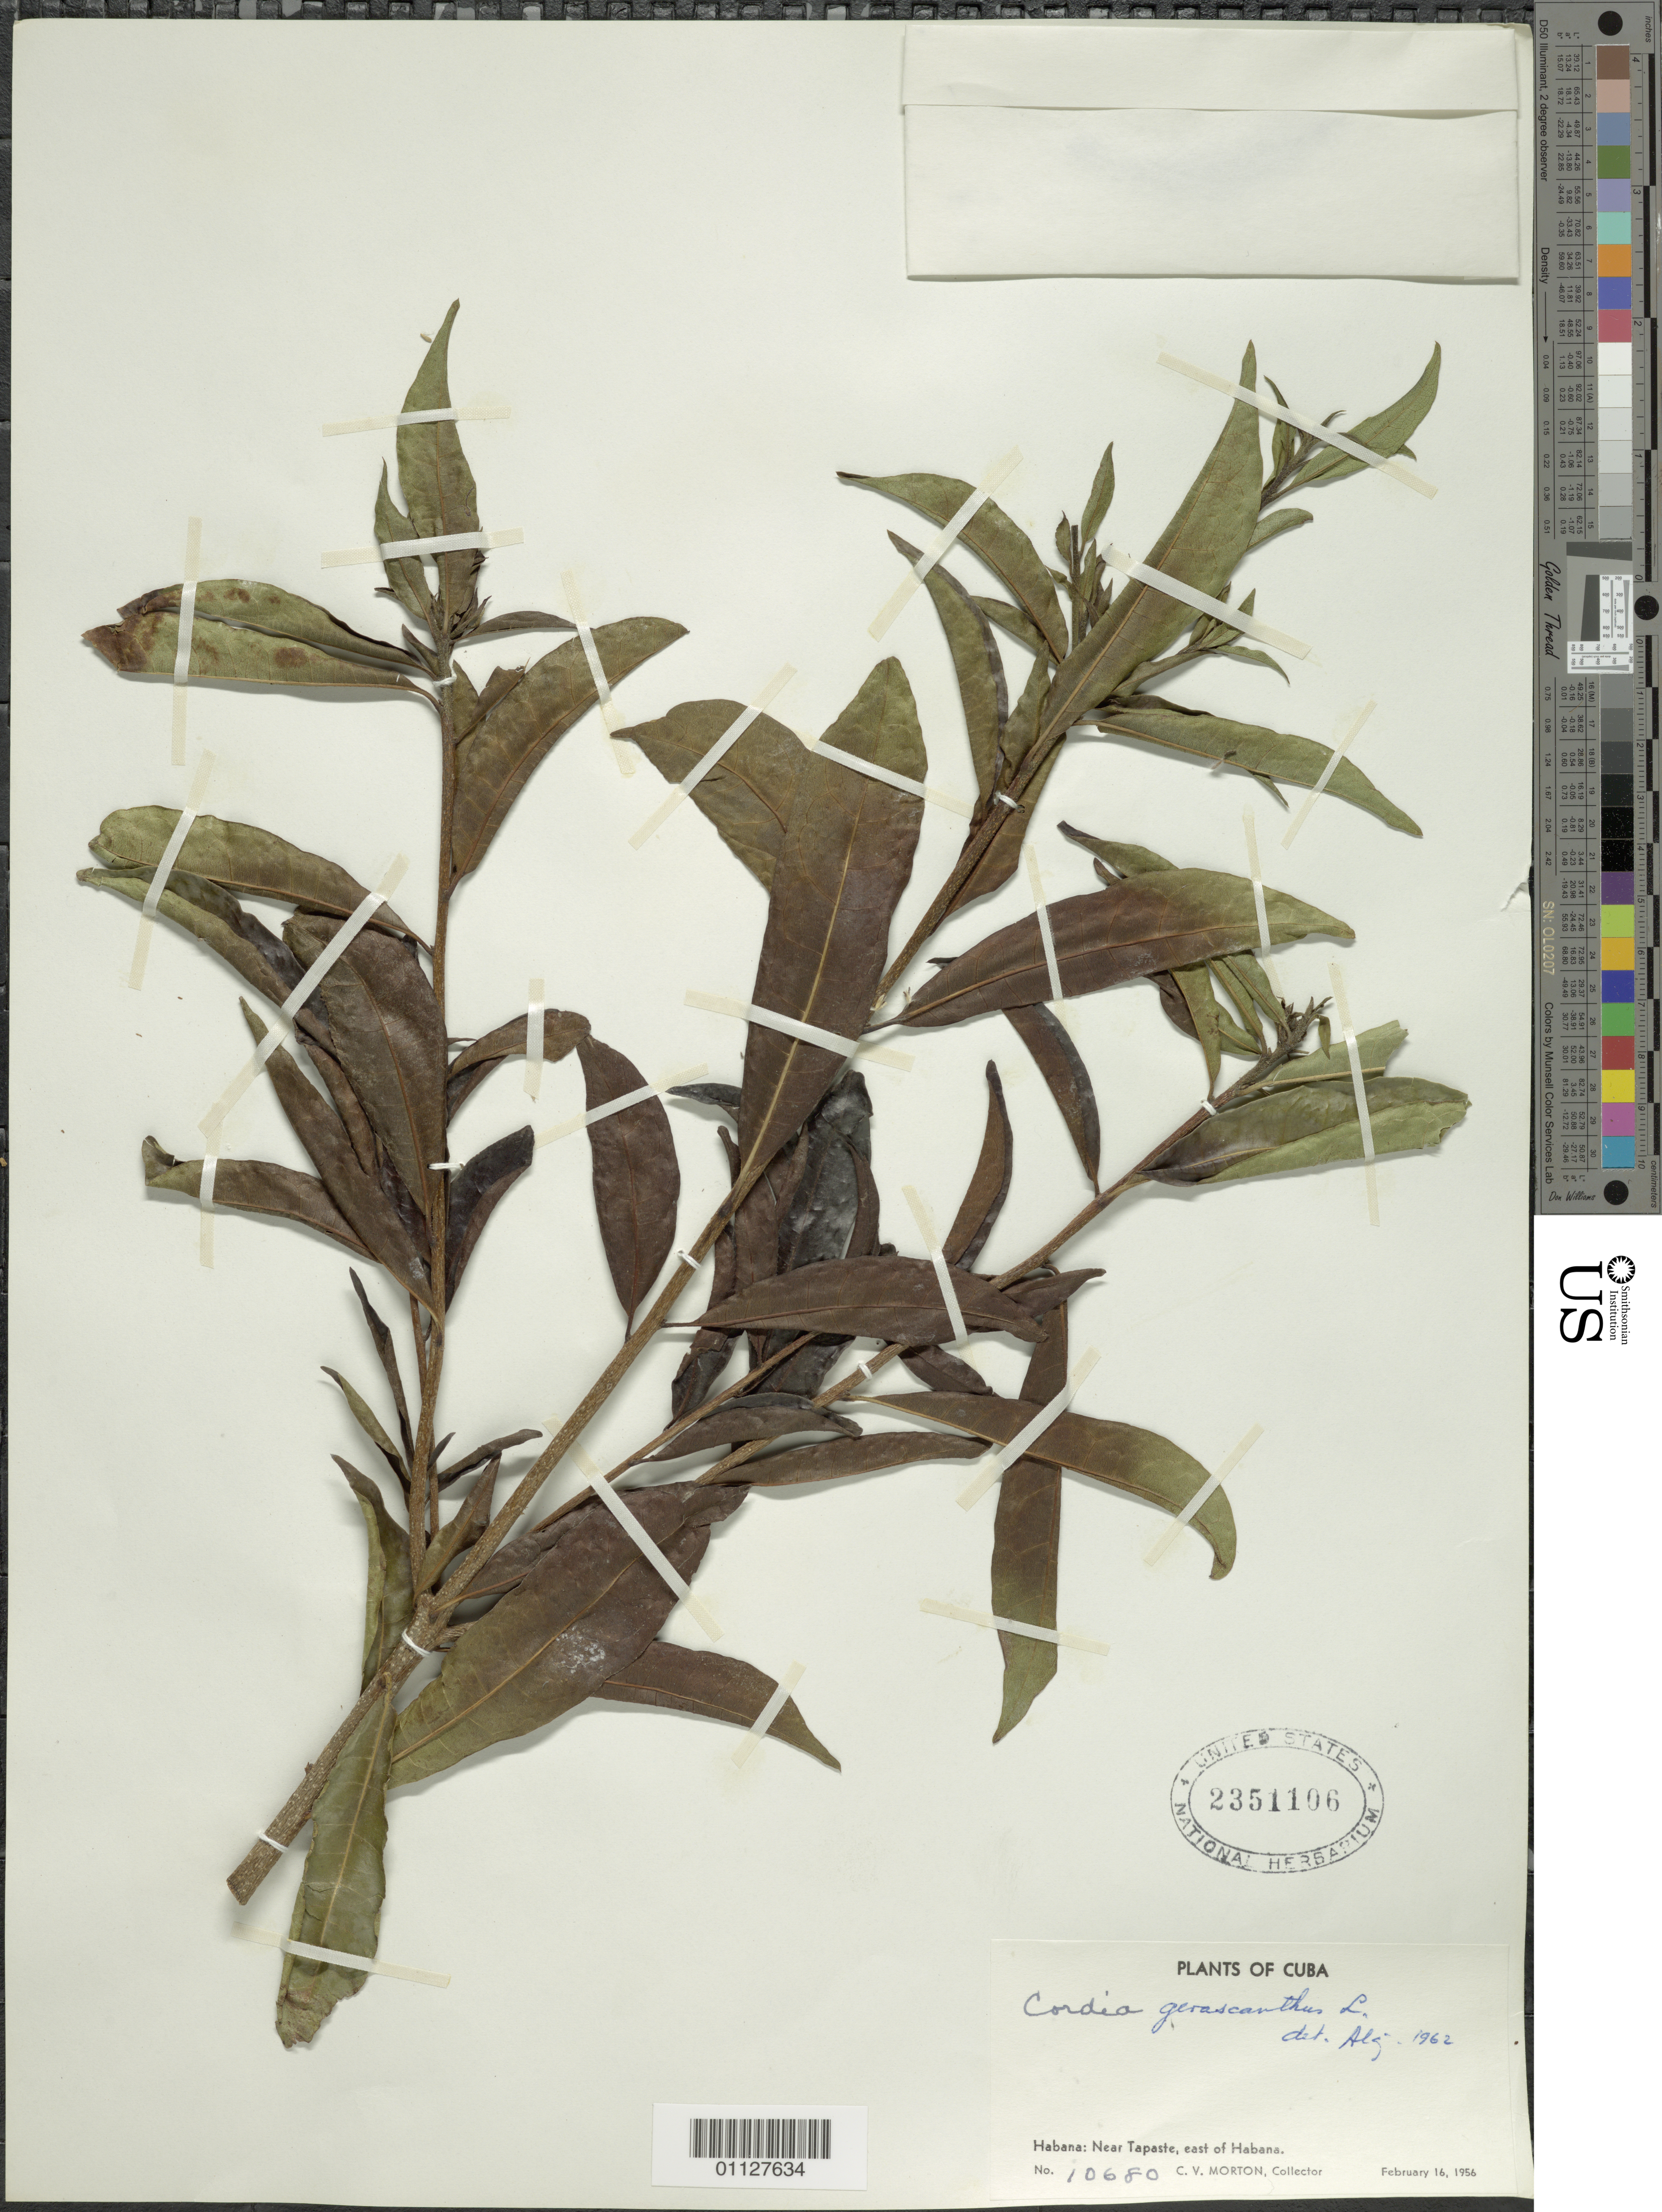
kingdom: Plantae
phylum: Tracheophyta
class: Magnoliopsida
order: Boraginales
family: Cordiaceae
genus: Cordia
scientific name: Cordia gerascanthus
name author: L.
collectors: C. V. Morton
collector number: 10680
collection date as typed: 16 Feb 1956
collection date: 1956-02-16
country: Cuba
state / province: La Habana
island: Cuba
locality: Near Tapaste, E of Habana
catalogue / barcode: US 2351106